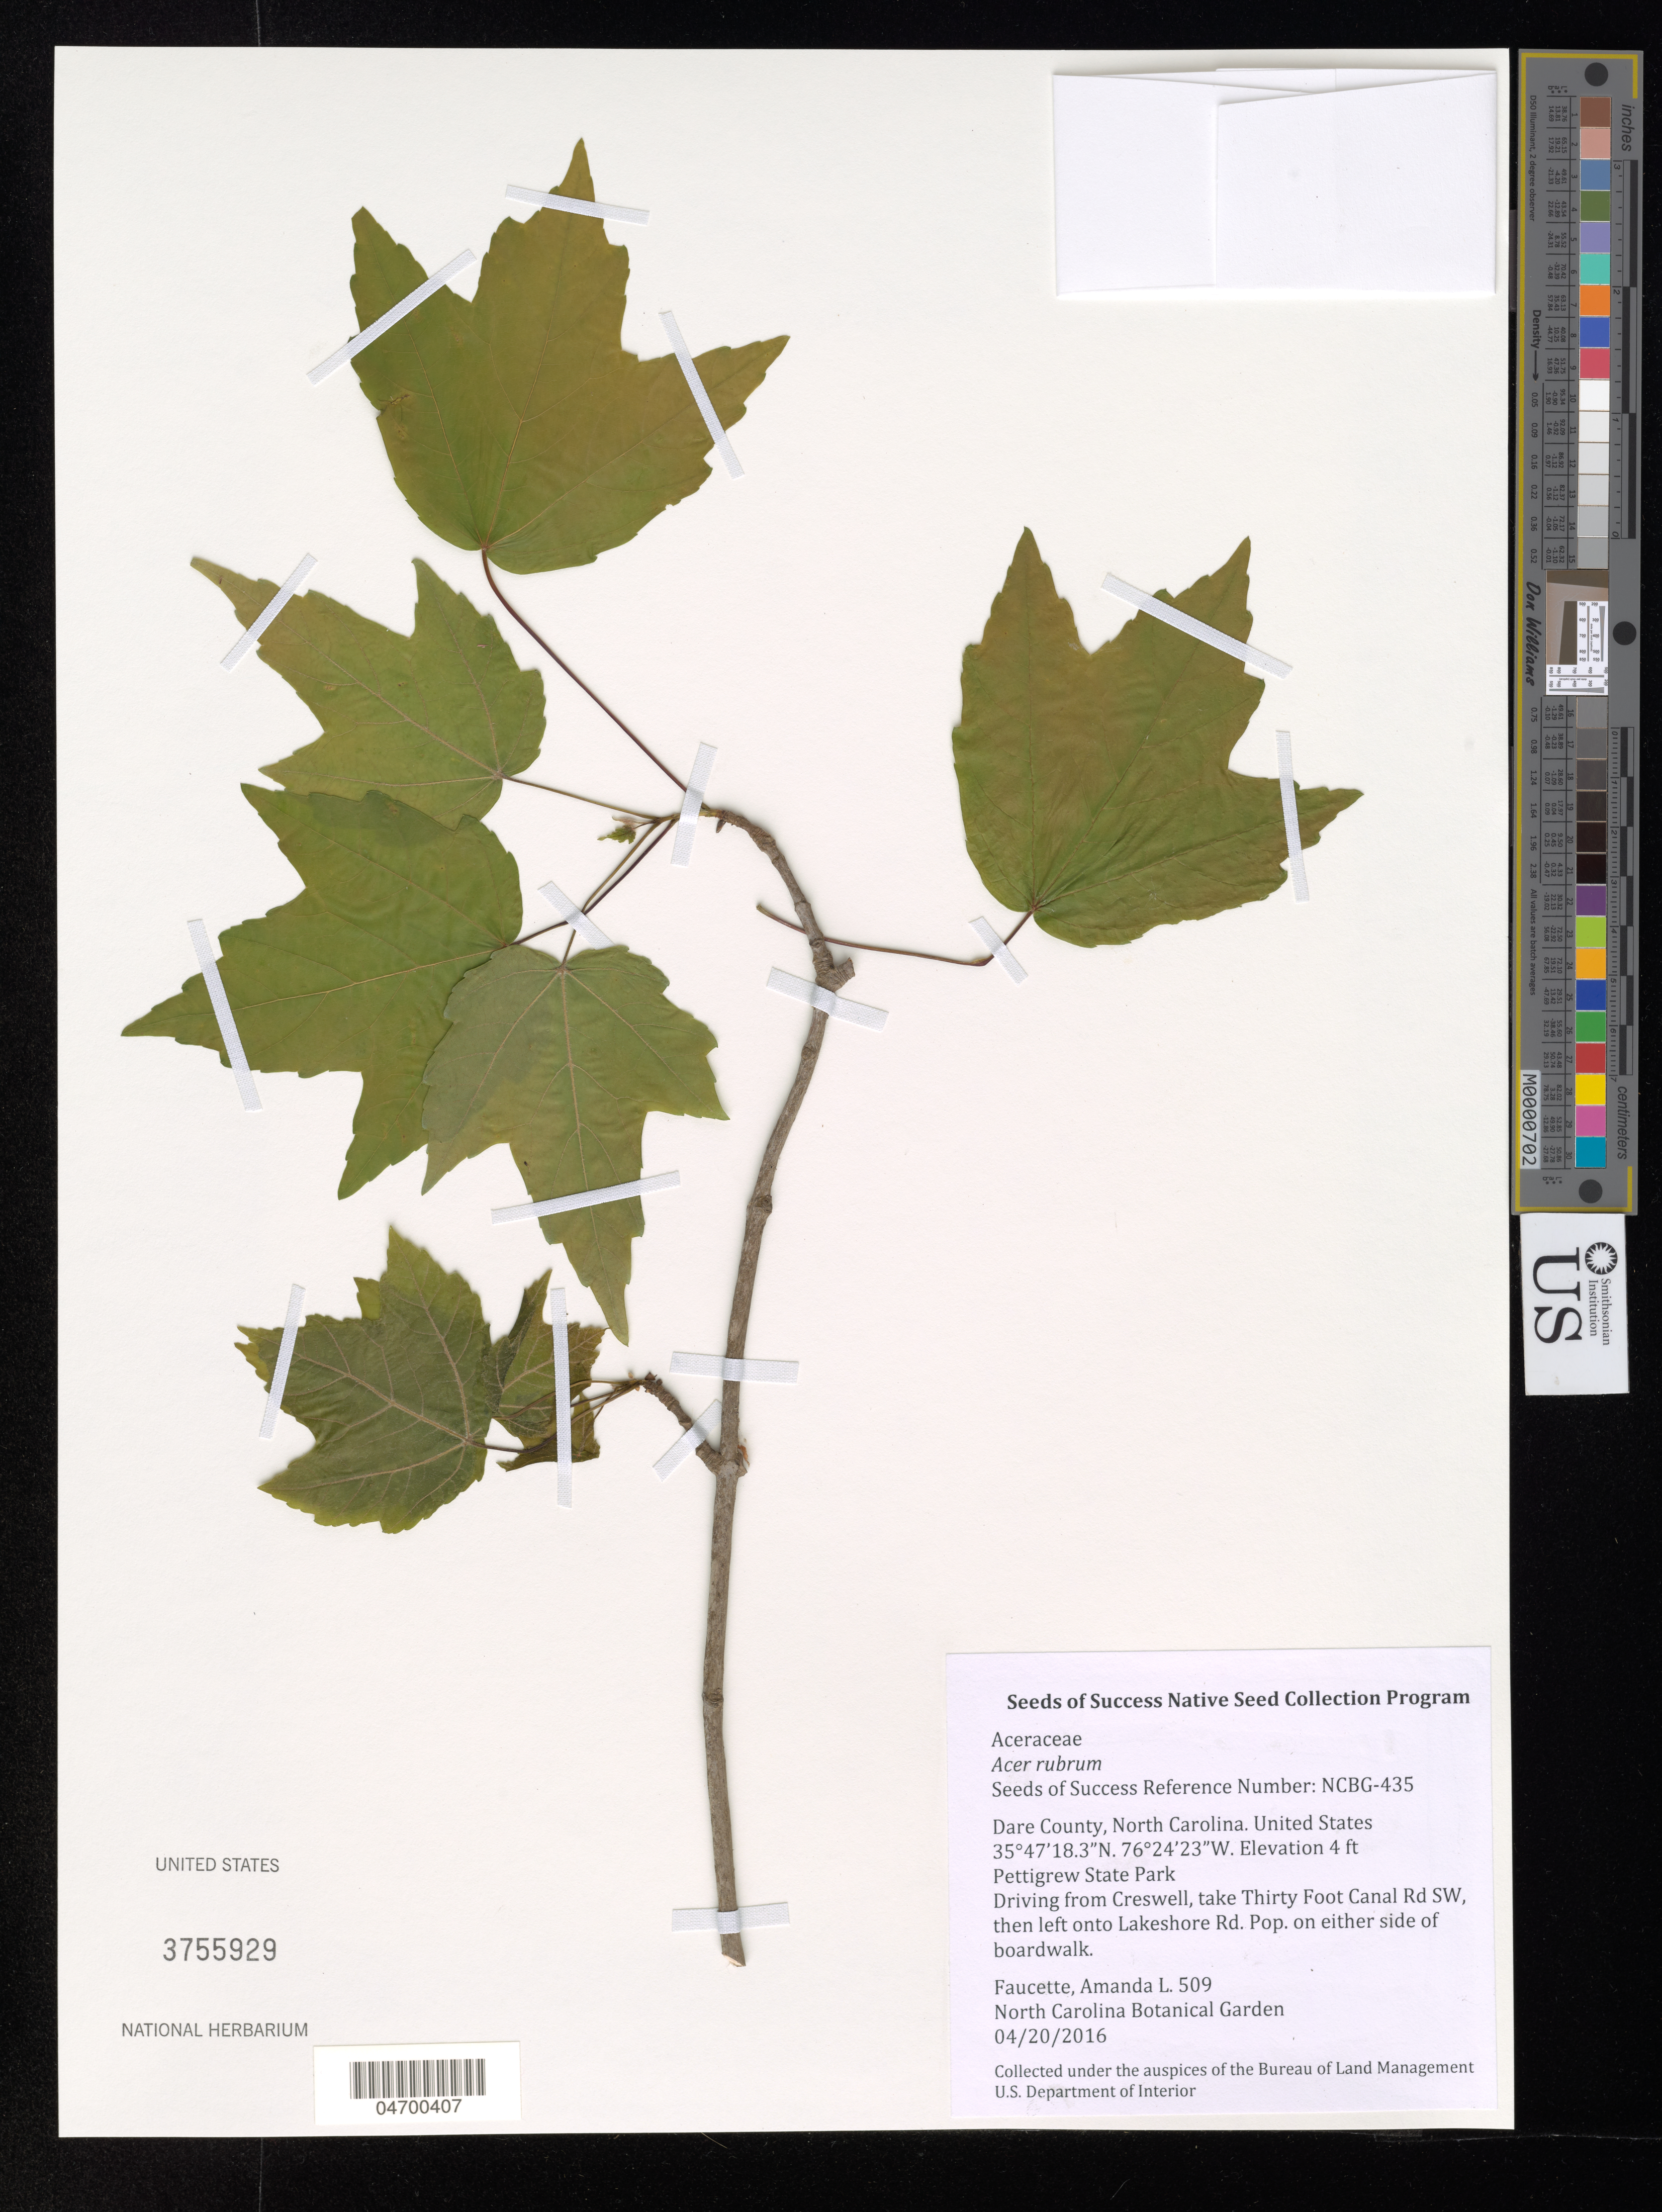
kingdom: Plantae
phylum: Tracheophyta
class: Magnoliopsida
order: Sapindales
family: Sapindaceae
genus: Acer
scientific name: Acer rubrum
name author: L.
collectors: A. Faucette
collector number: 509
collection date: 2016-04-20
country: United States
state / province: North Carolina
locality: Dare County. Pettigrew State Park. Driving from Creswell, take Thirty Foot Canal Rd SW, then left onto Lakeshore Rd. Pop. on either side of boardwalk.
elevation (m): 1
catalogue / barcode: US 3755929